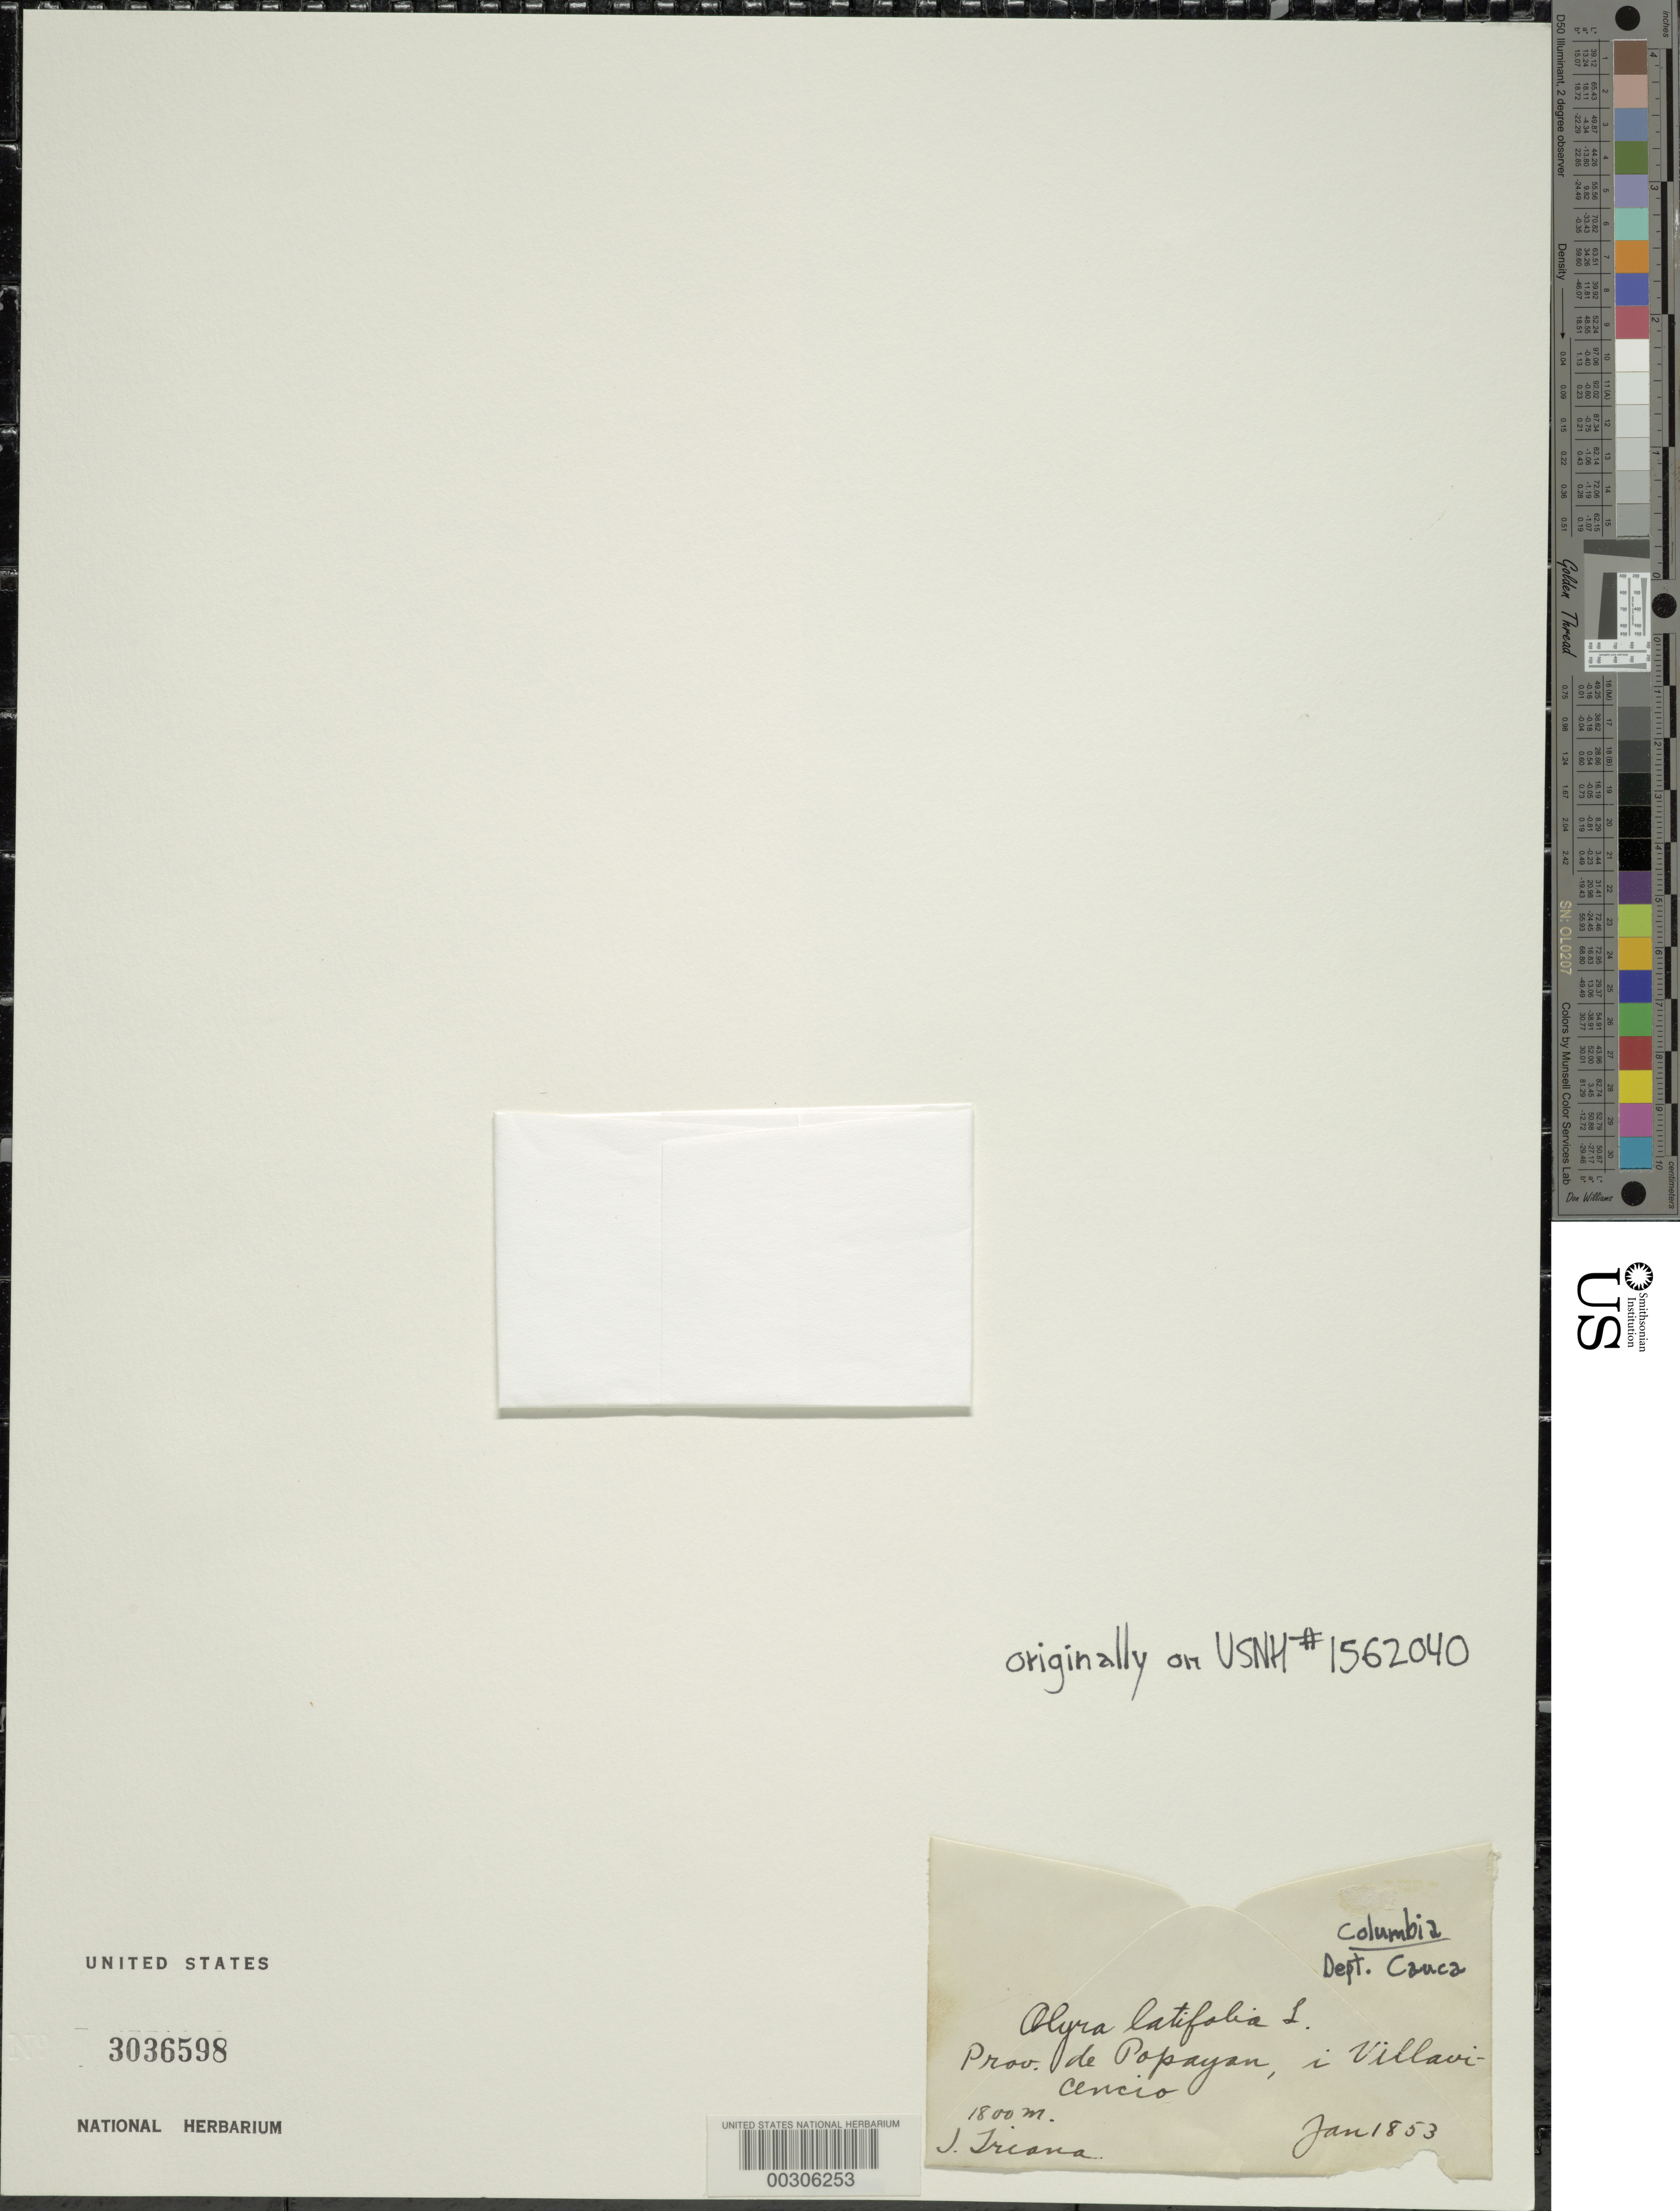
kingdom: Plantae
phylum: Tracheophyta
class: Liliopsida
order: Poales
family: Poaceae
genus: Olyra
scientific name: Olyra latifolia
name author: L.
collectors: J. J. Triana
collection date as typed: Jan 1853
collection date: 1853-01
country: Colombia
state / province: Cauca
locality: Villa Vicencia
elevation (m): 1800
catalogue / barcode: US 3036598